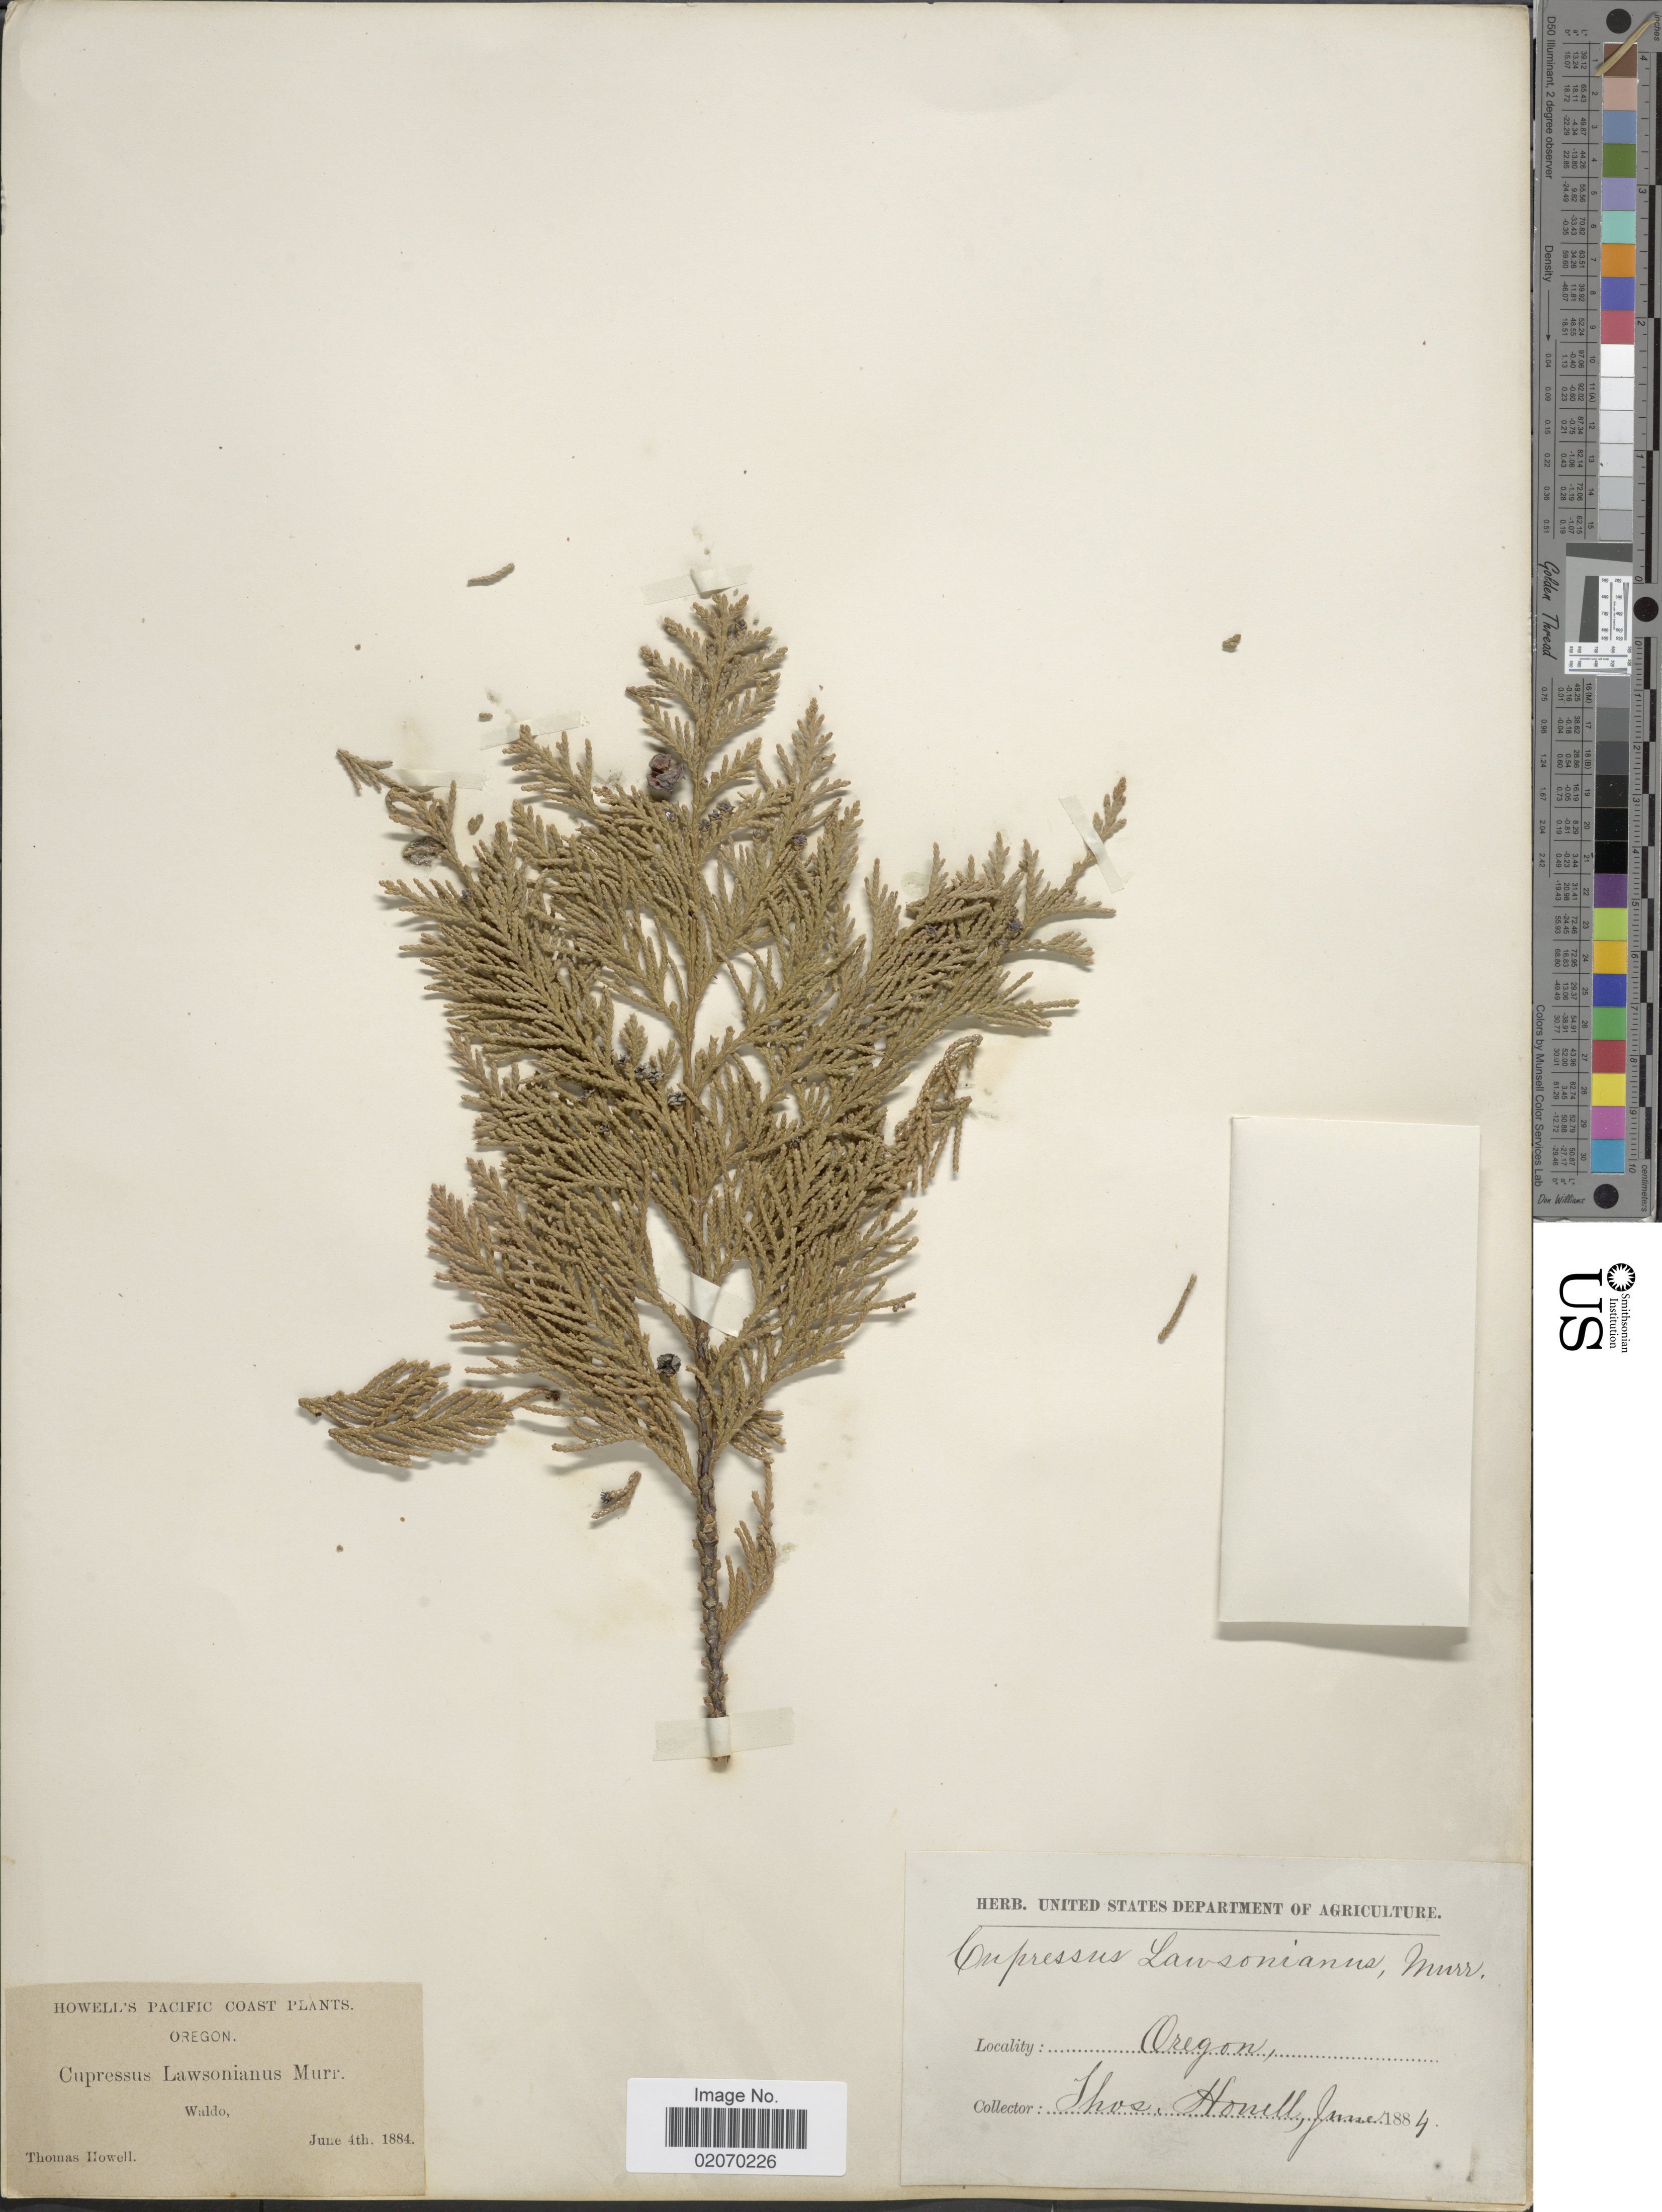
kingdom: Plantae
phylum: Tracheophyta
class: Pinopsida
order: Pinales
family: Cupressaceae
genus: Chamaecyparis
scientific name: Chamaecyparis lawsoniana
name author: (A. Murray bis) Parl.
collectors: T. Howell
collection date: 1884-06-04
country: United States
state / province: Oregon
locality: Waldo